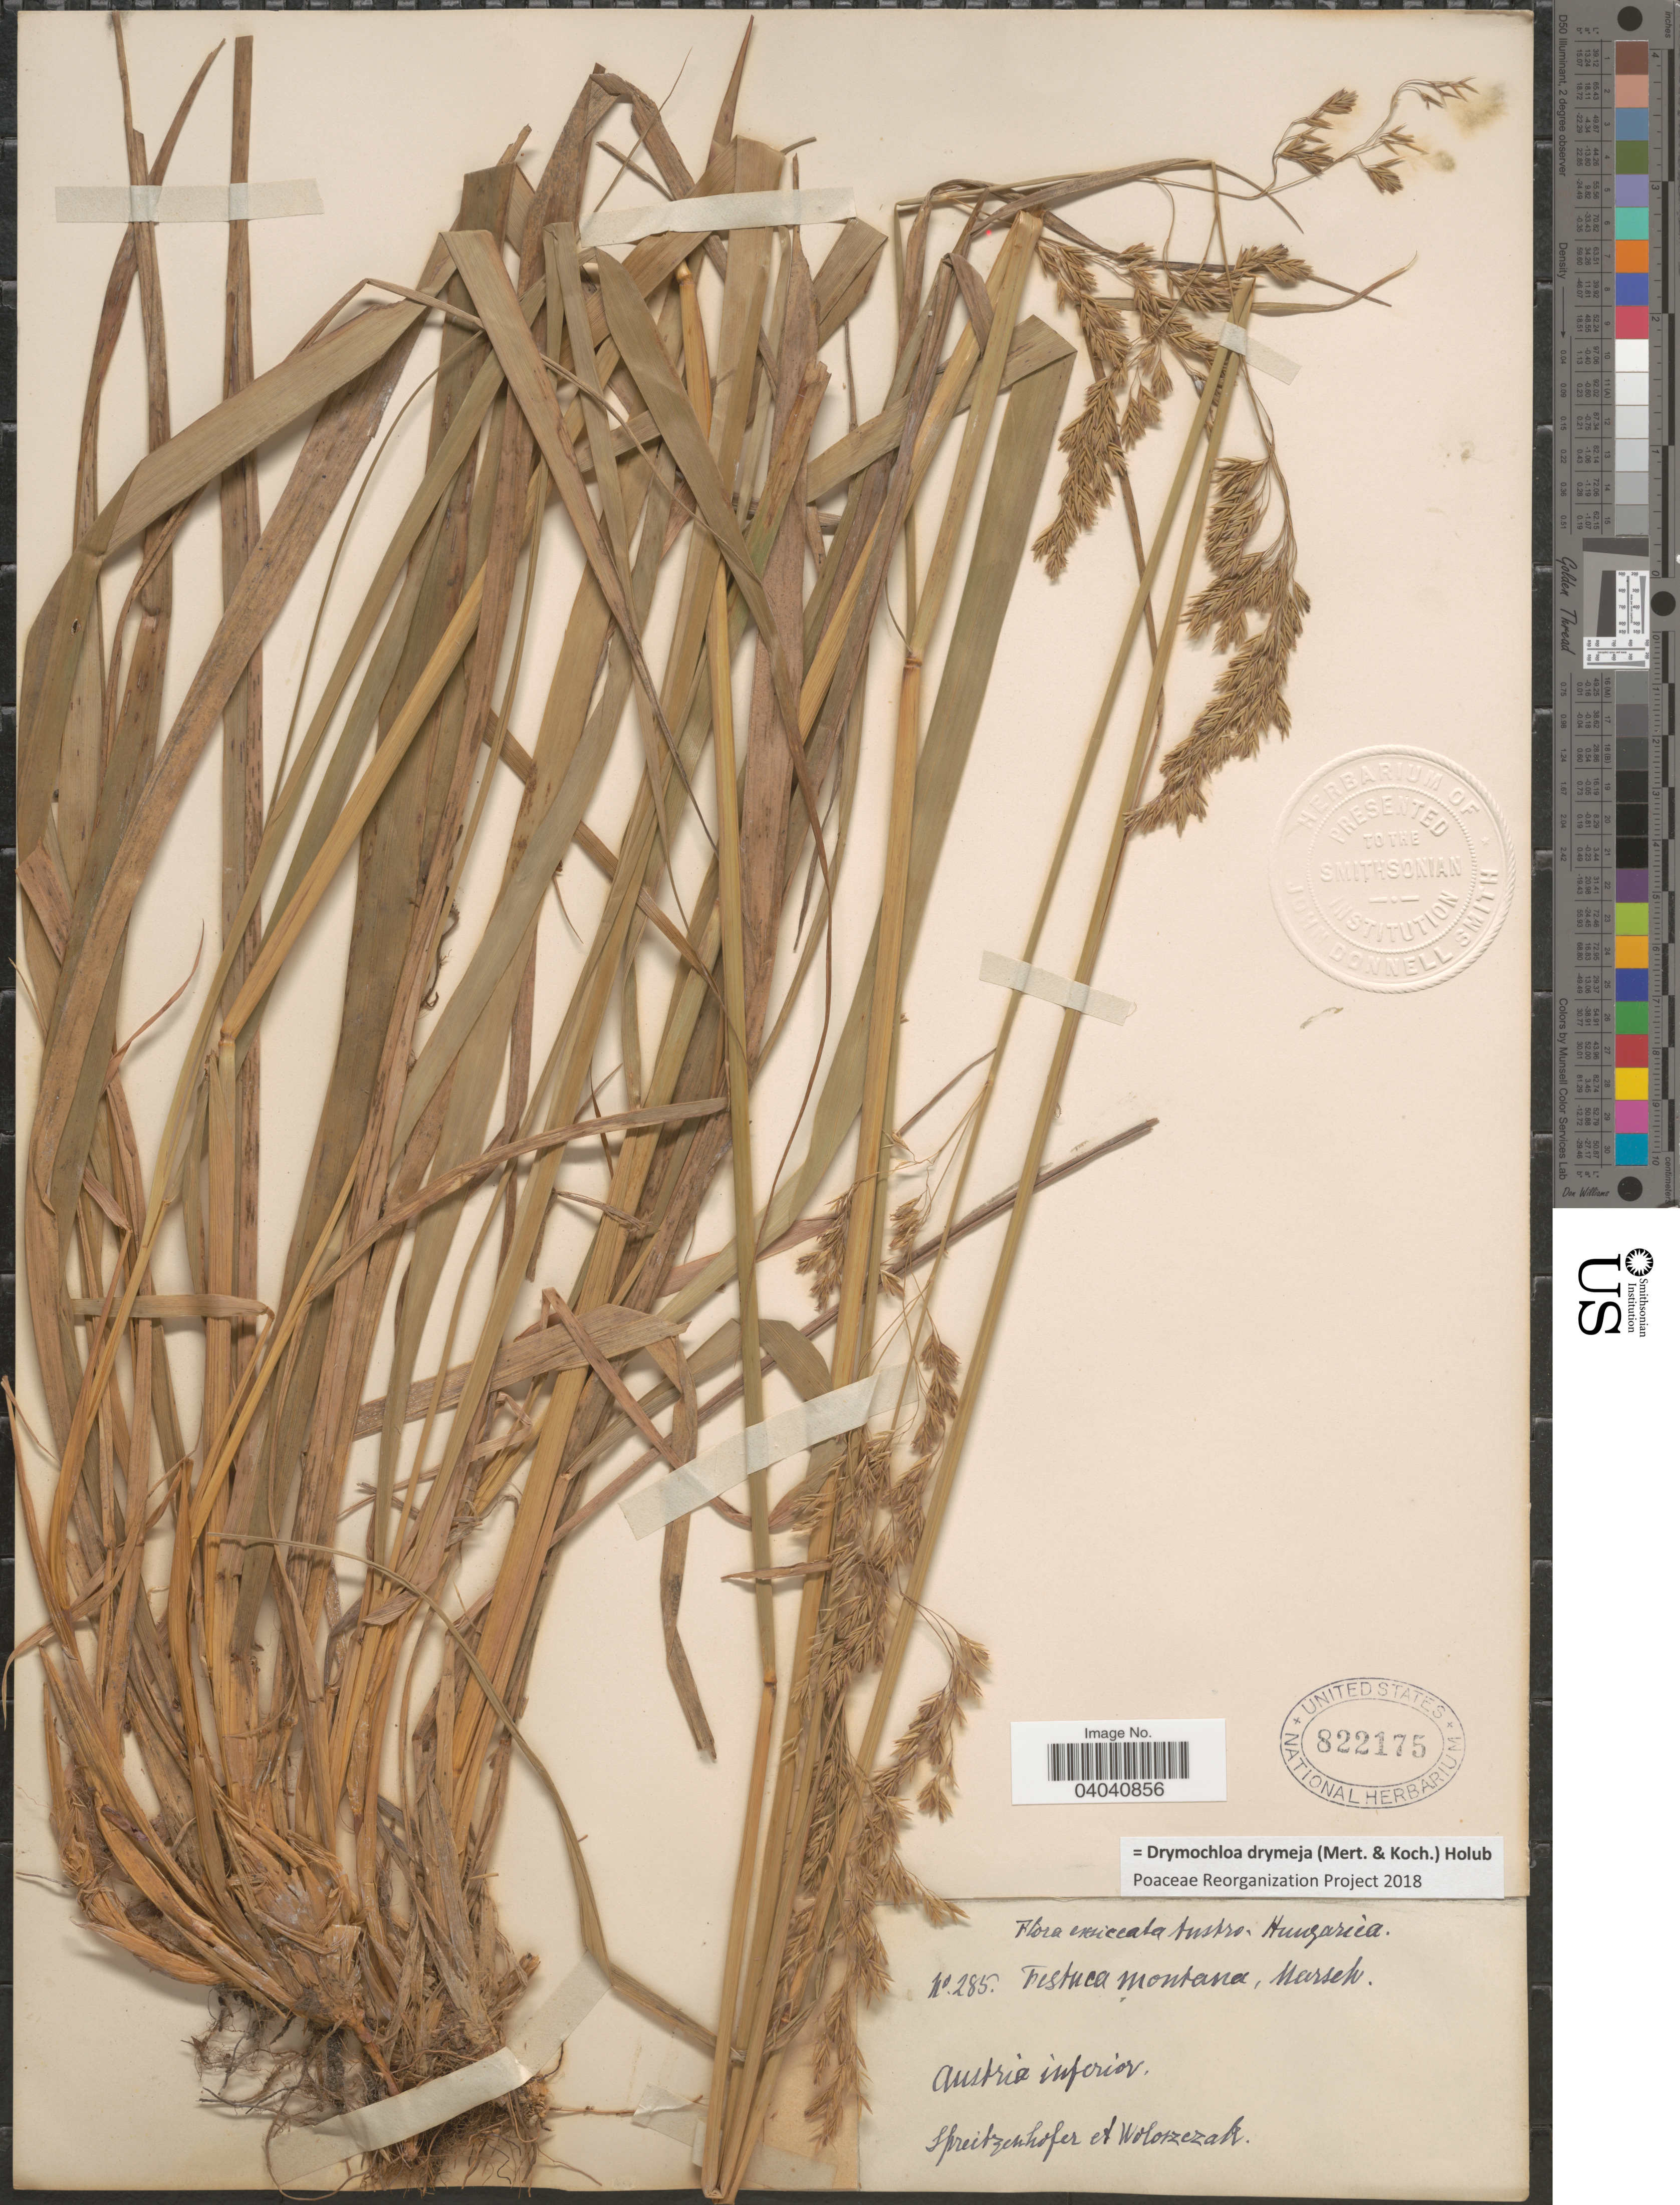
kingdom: Plantae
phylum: Tracheophyta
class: Liliopsida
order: Poales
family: Poaceae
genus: Drymochloa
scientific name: Drymochloa drymeja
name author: (Mert. & W.D.J. Koch) Holub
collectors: Spreitzenhofer & Woloszczak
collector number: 285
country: Austria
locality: Austro-Hungarica. Austria inferior.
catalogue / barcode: US 822175